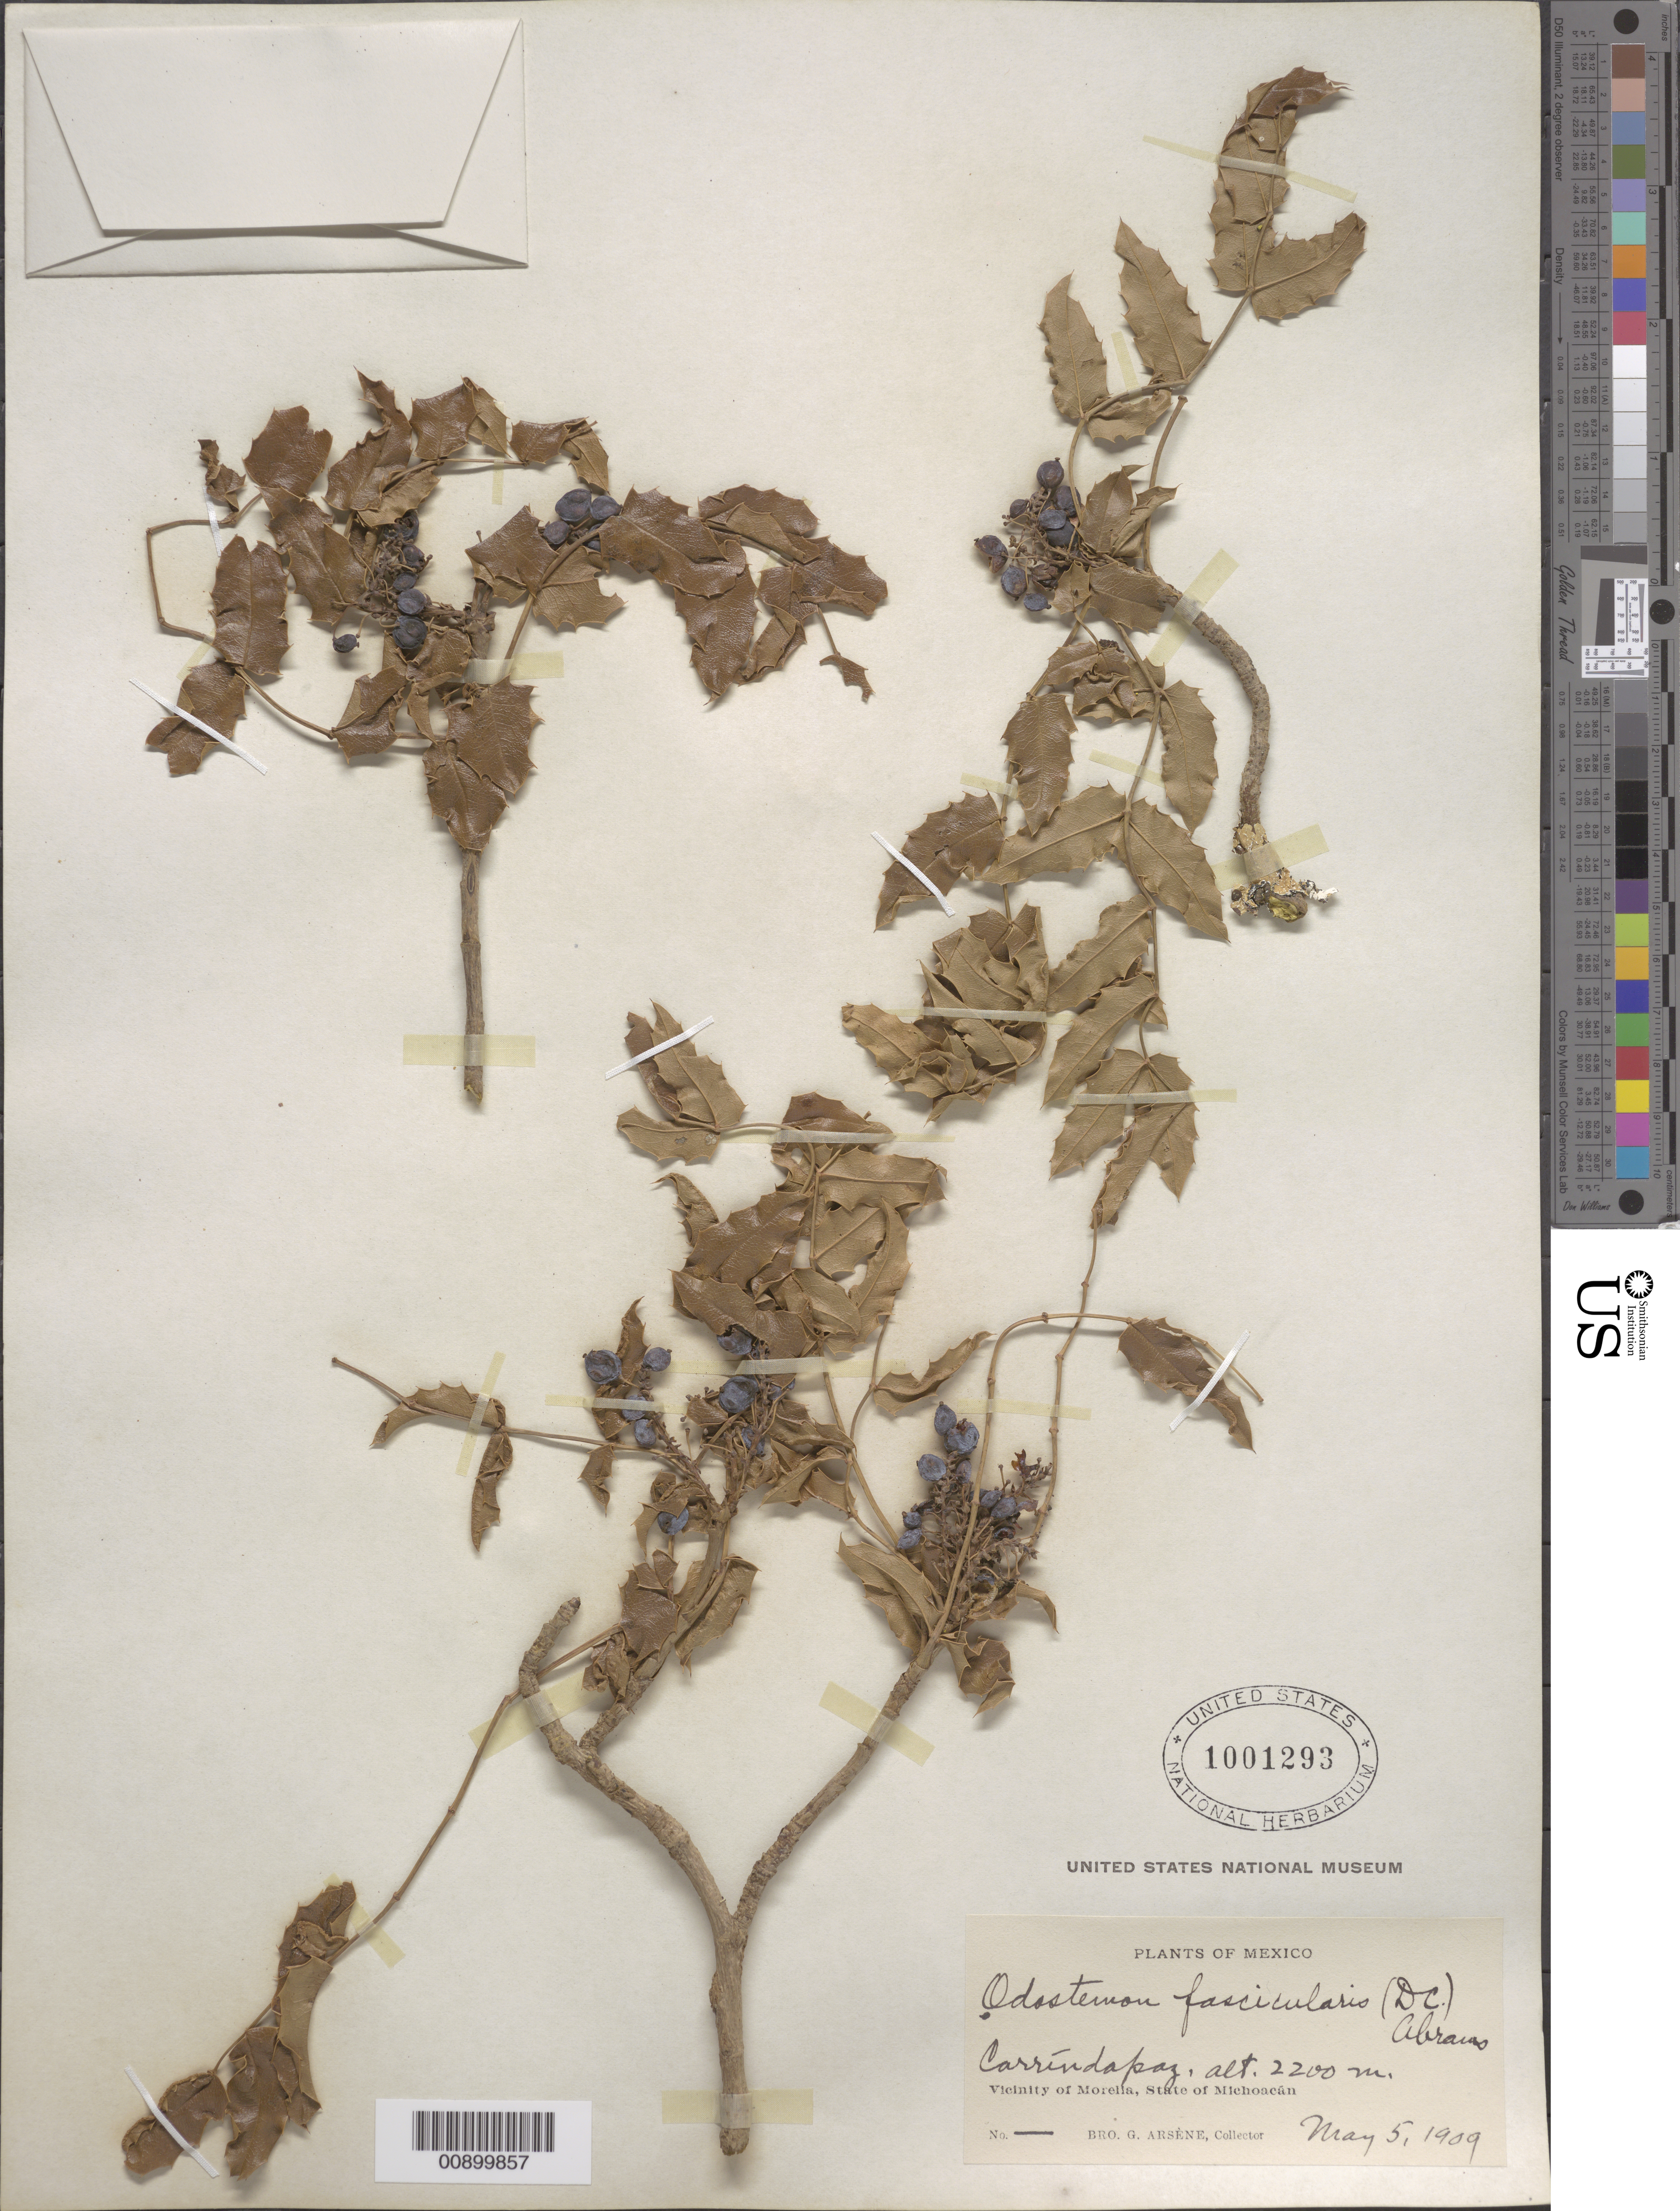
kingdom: Plantae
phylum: Tracheophyta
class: Magnoliopsida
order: Ranunculales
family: Berberidaceae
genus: Mahonia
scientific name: Mahonia fascicularis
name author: DC.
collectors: Bro. G. Arsène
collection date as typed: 05 May 1909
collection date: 1909-05-05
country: Mexico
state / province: Michoacán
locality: Carríndapaz. Vicinity of Morelia, State of Michoacán.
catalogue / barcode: US 1001293